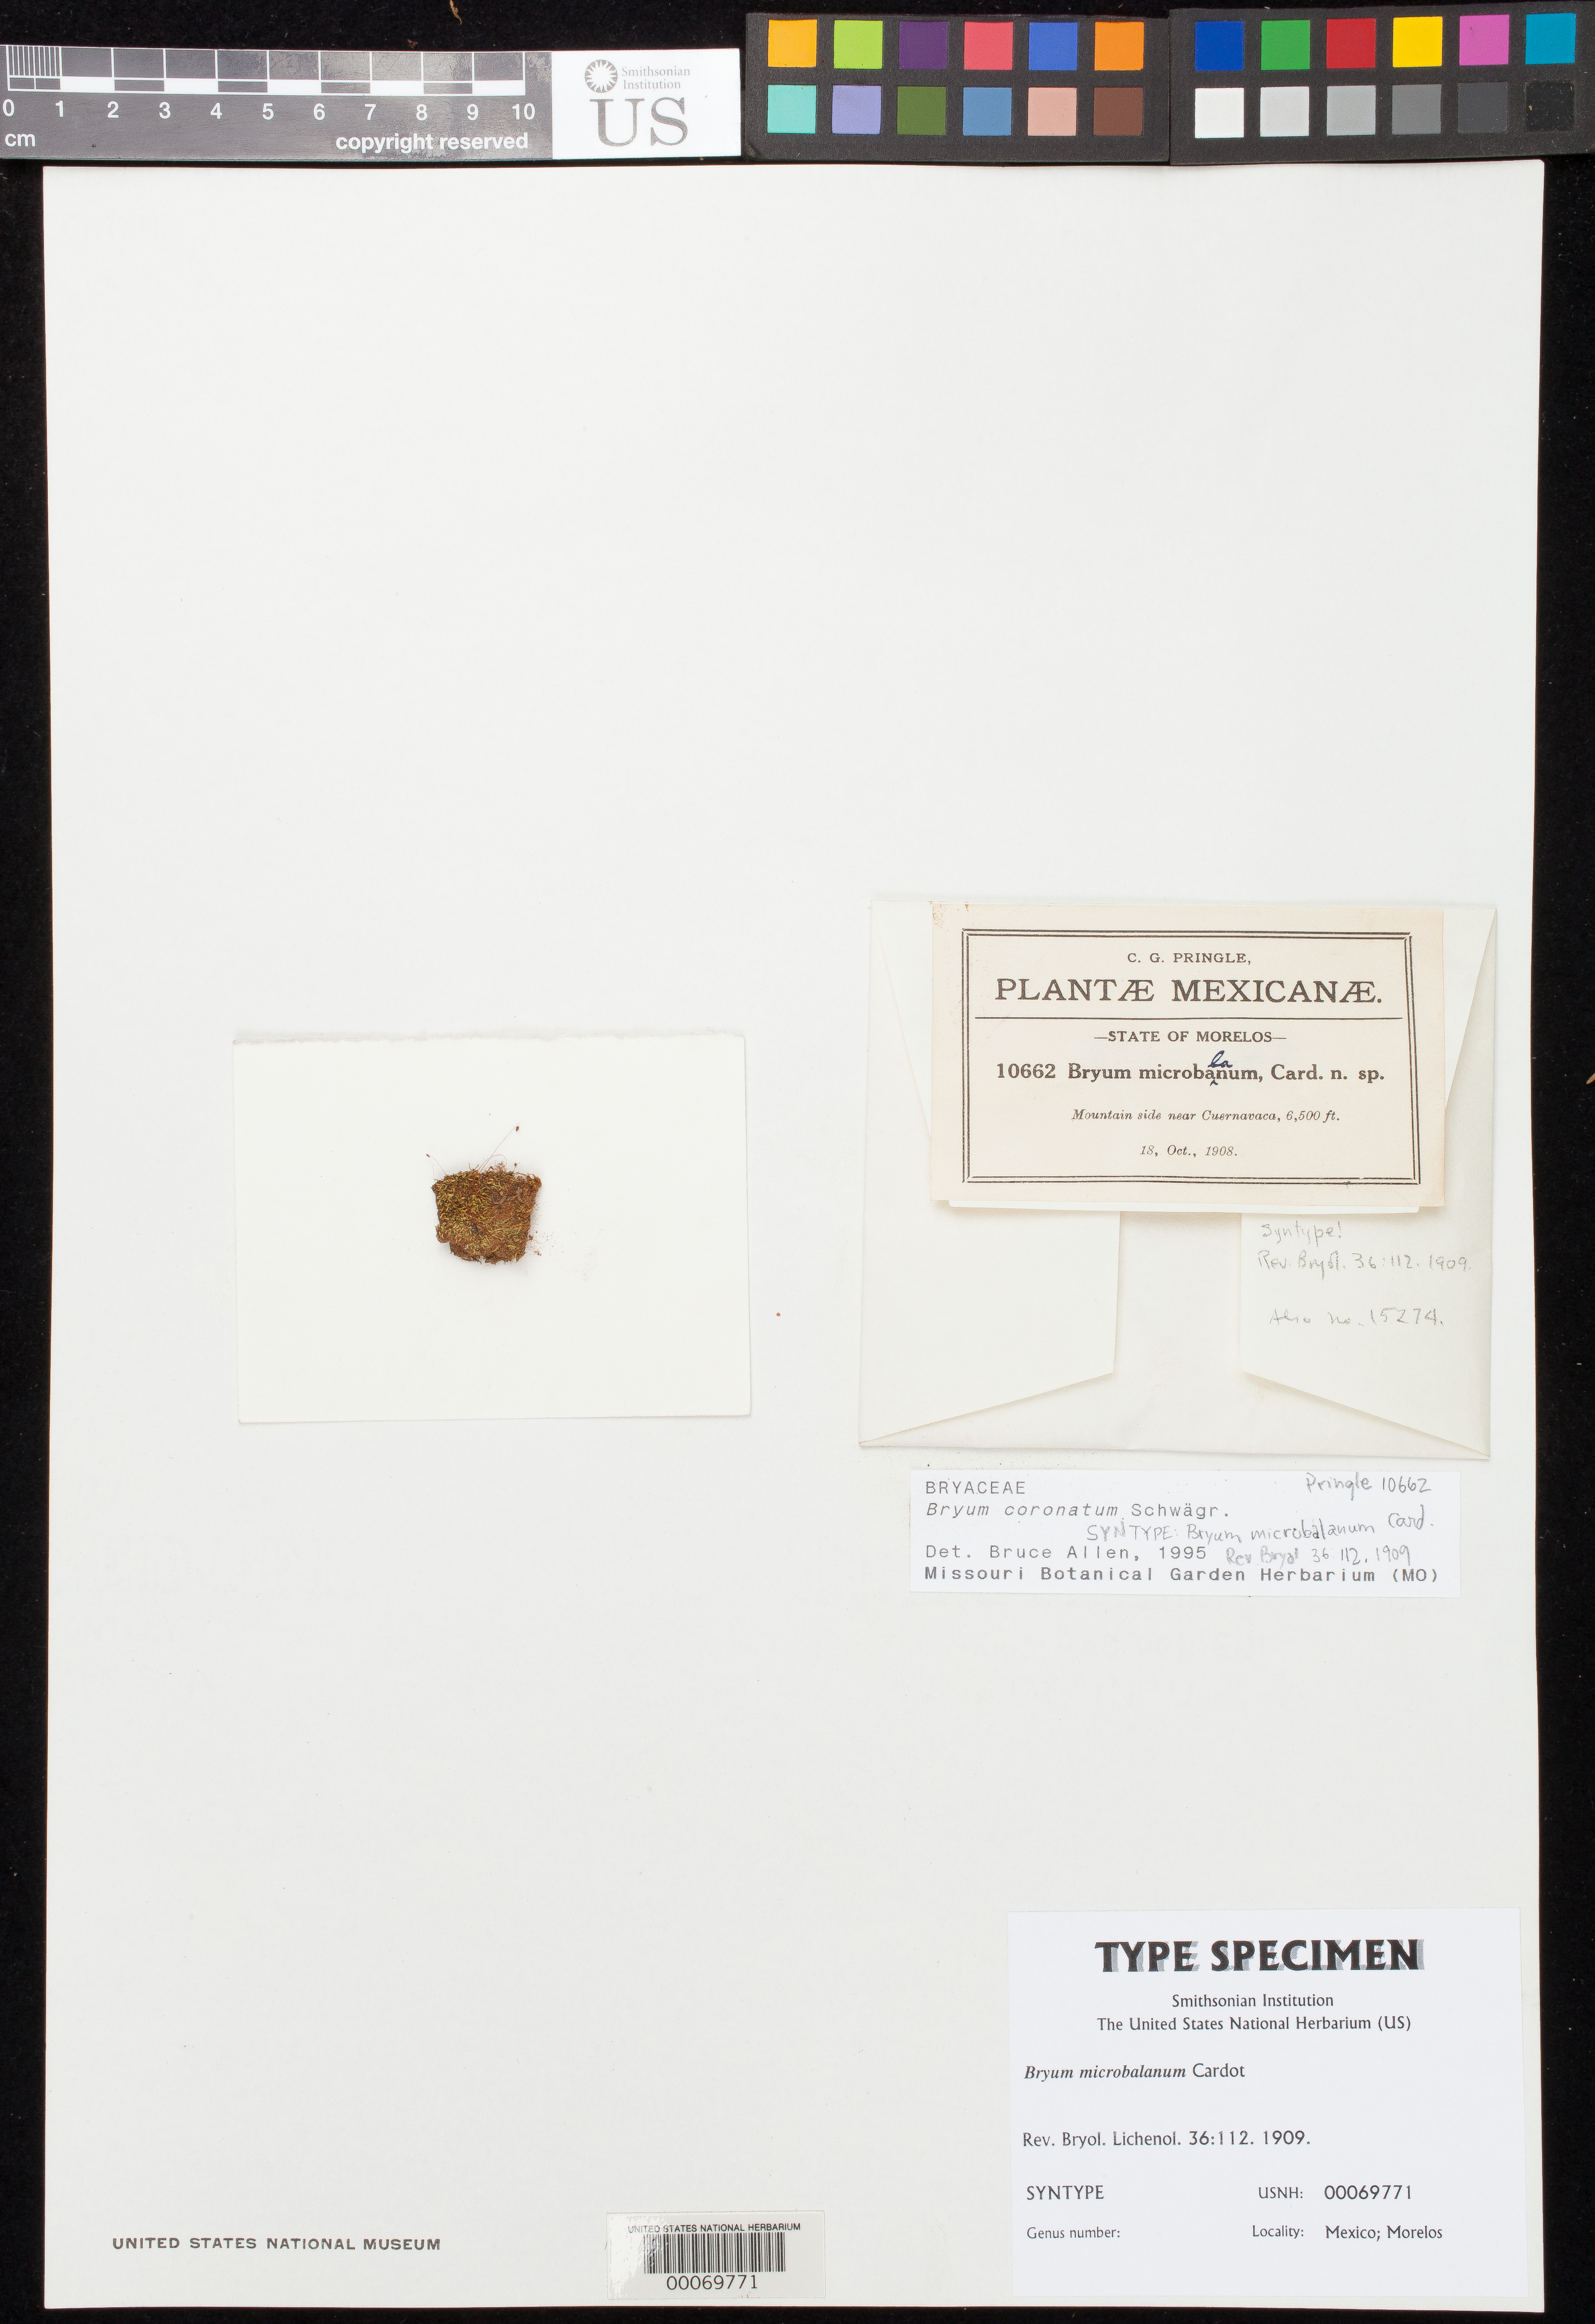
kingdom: Plantae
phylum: Bryophyta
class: Bryopsida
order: Bryales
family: Bryaceae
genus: Bryum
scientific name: Bryum microbalanum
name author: Cardot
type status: Syntype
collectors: C. G. Pringle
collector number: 10662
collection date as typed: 18 Oct 1908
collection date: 1908-10-18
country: Mexico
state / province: Morelos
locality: Mountain side near Cuernavaca.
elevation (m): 1981